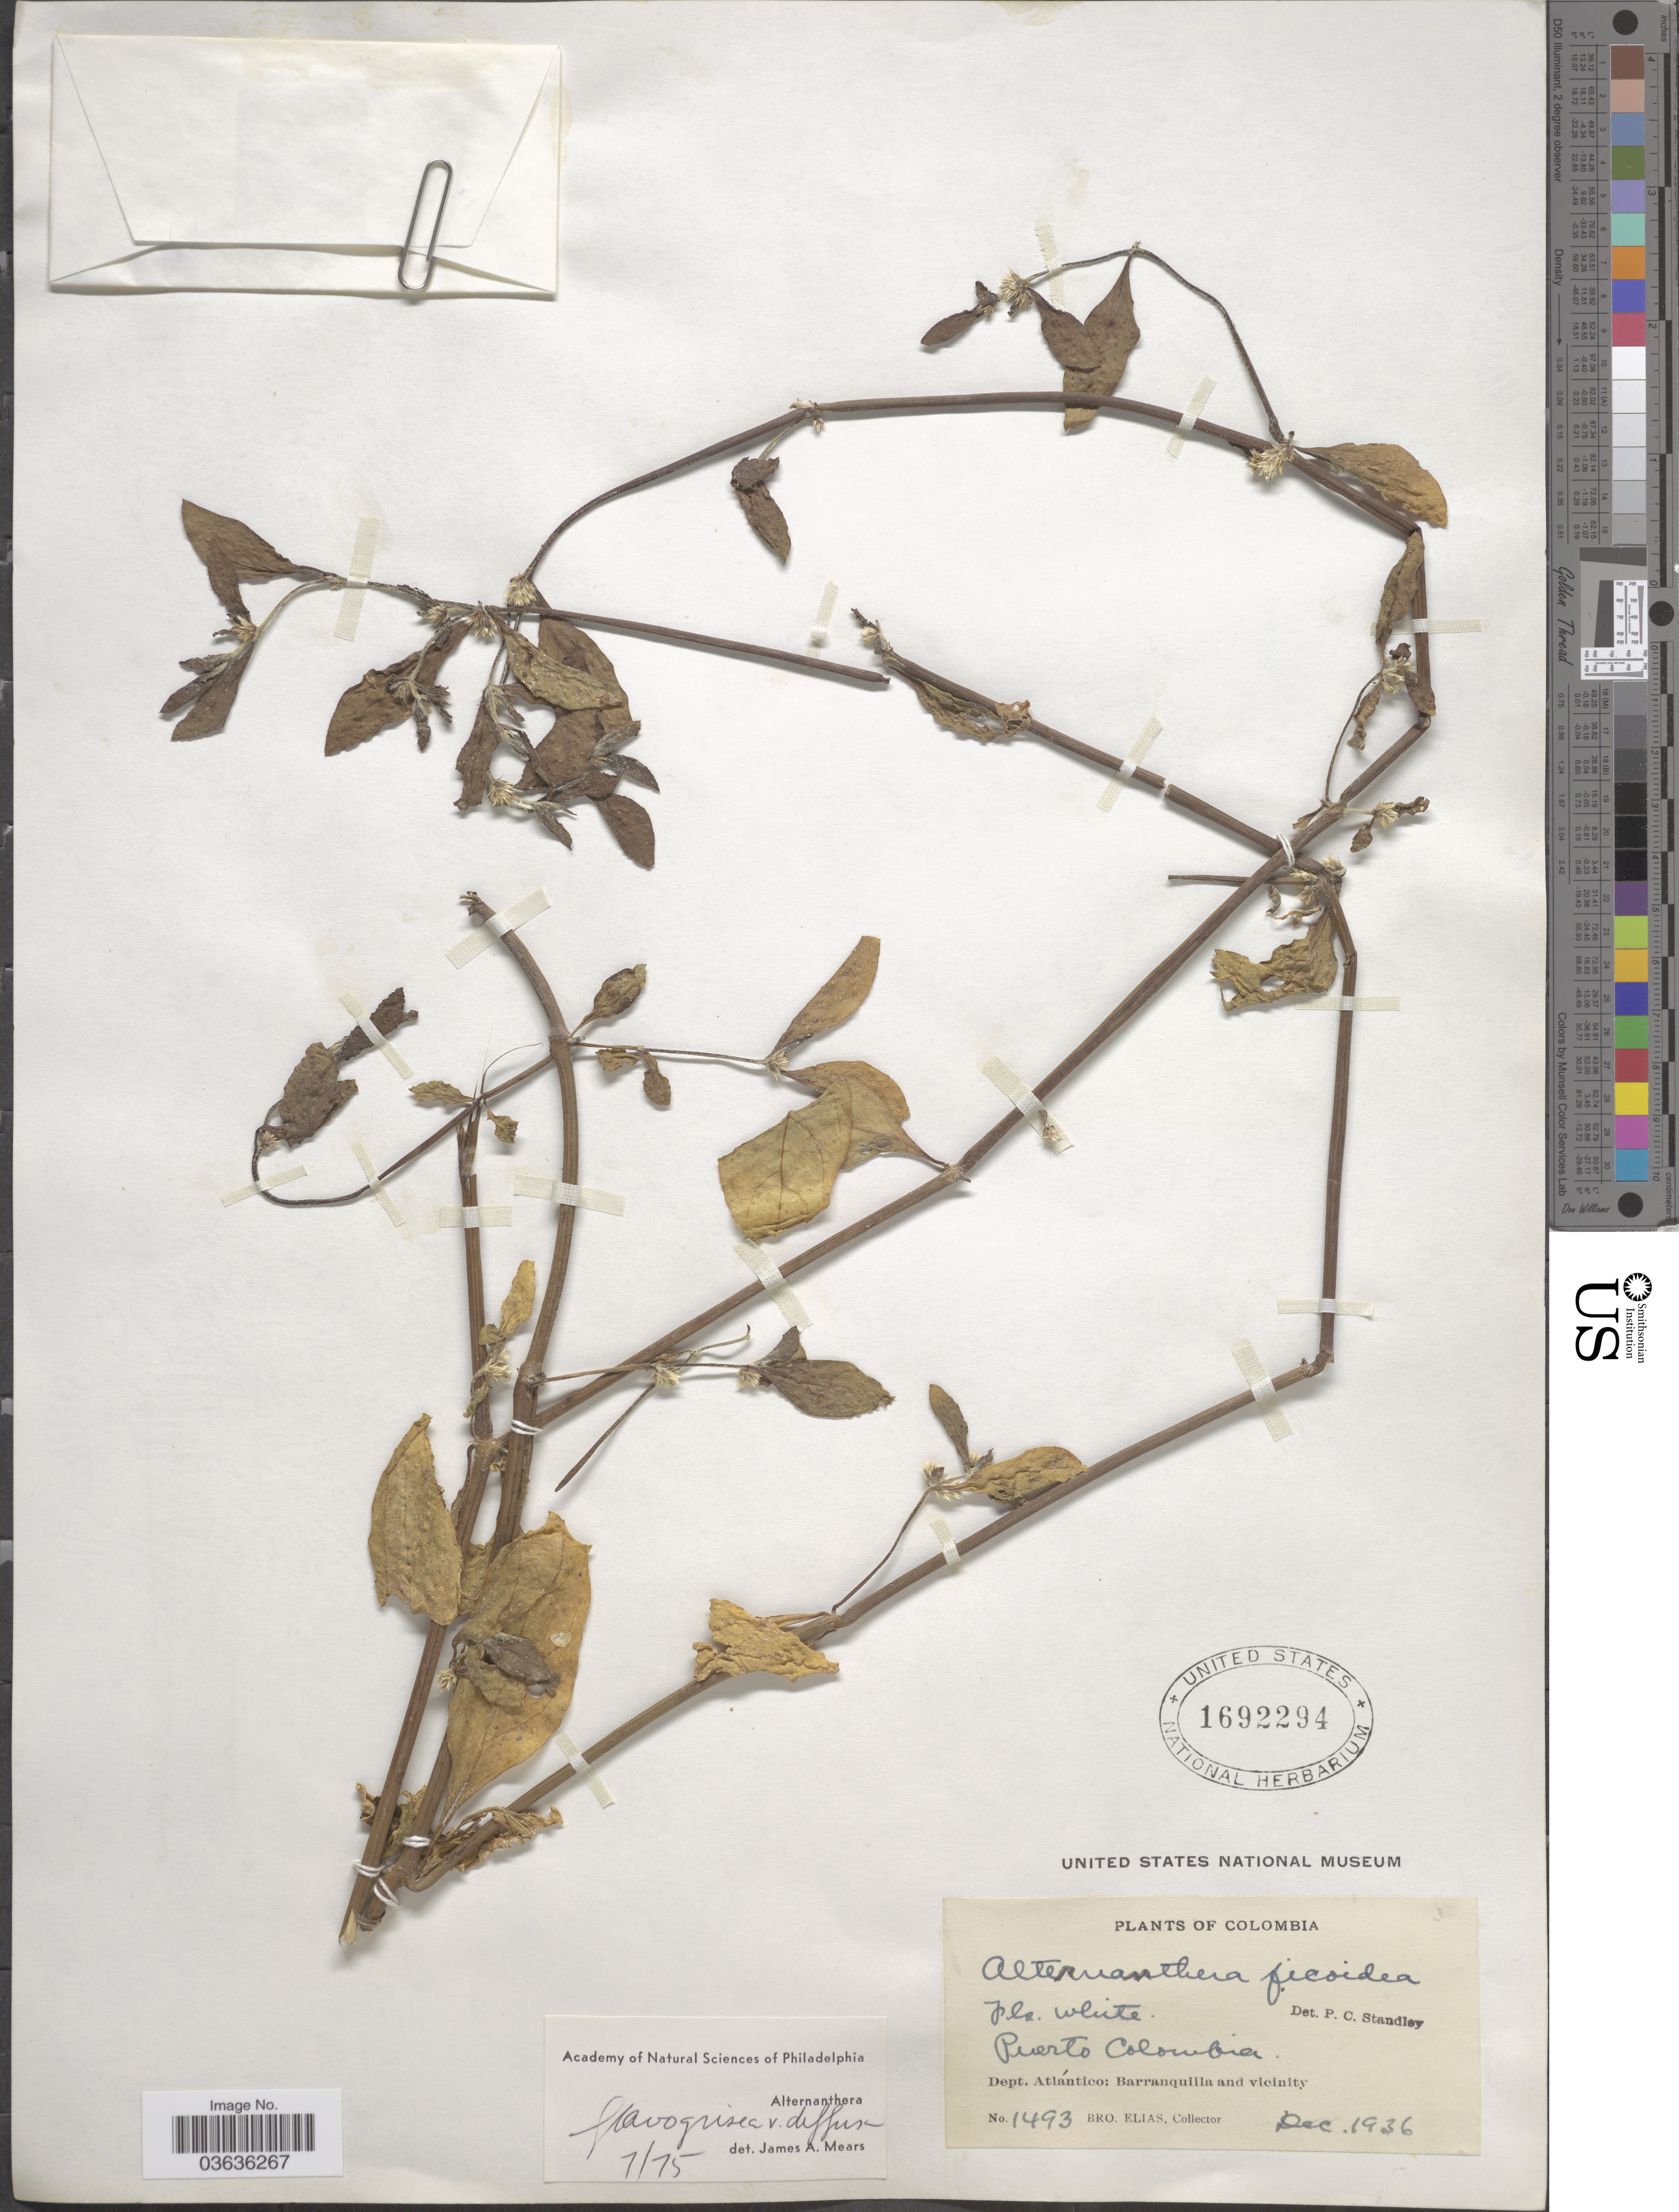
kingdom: Plantae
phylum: Tracheophyta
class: Magnoliopsida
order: Caryophyllales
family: Amaranthaceae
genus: Alternanthera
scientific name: Alternanthera flavogrisea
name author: Urb.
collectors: Bro. Elias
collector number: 1493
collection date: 1936-12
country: Colombia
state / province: Atlántico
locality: Puerto Colombia. Dept. Atlántico: Barranquilla and vicinity.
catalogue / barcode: US 1692294